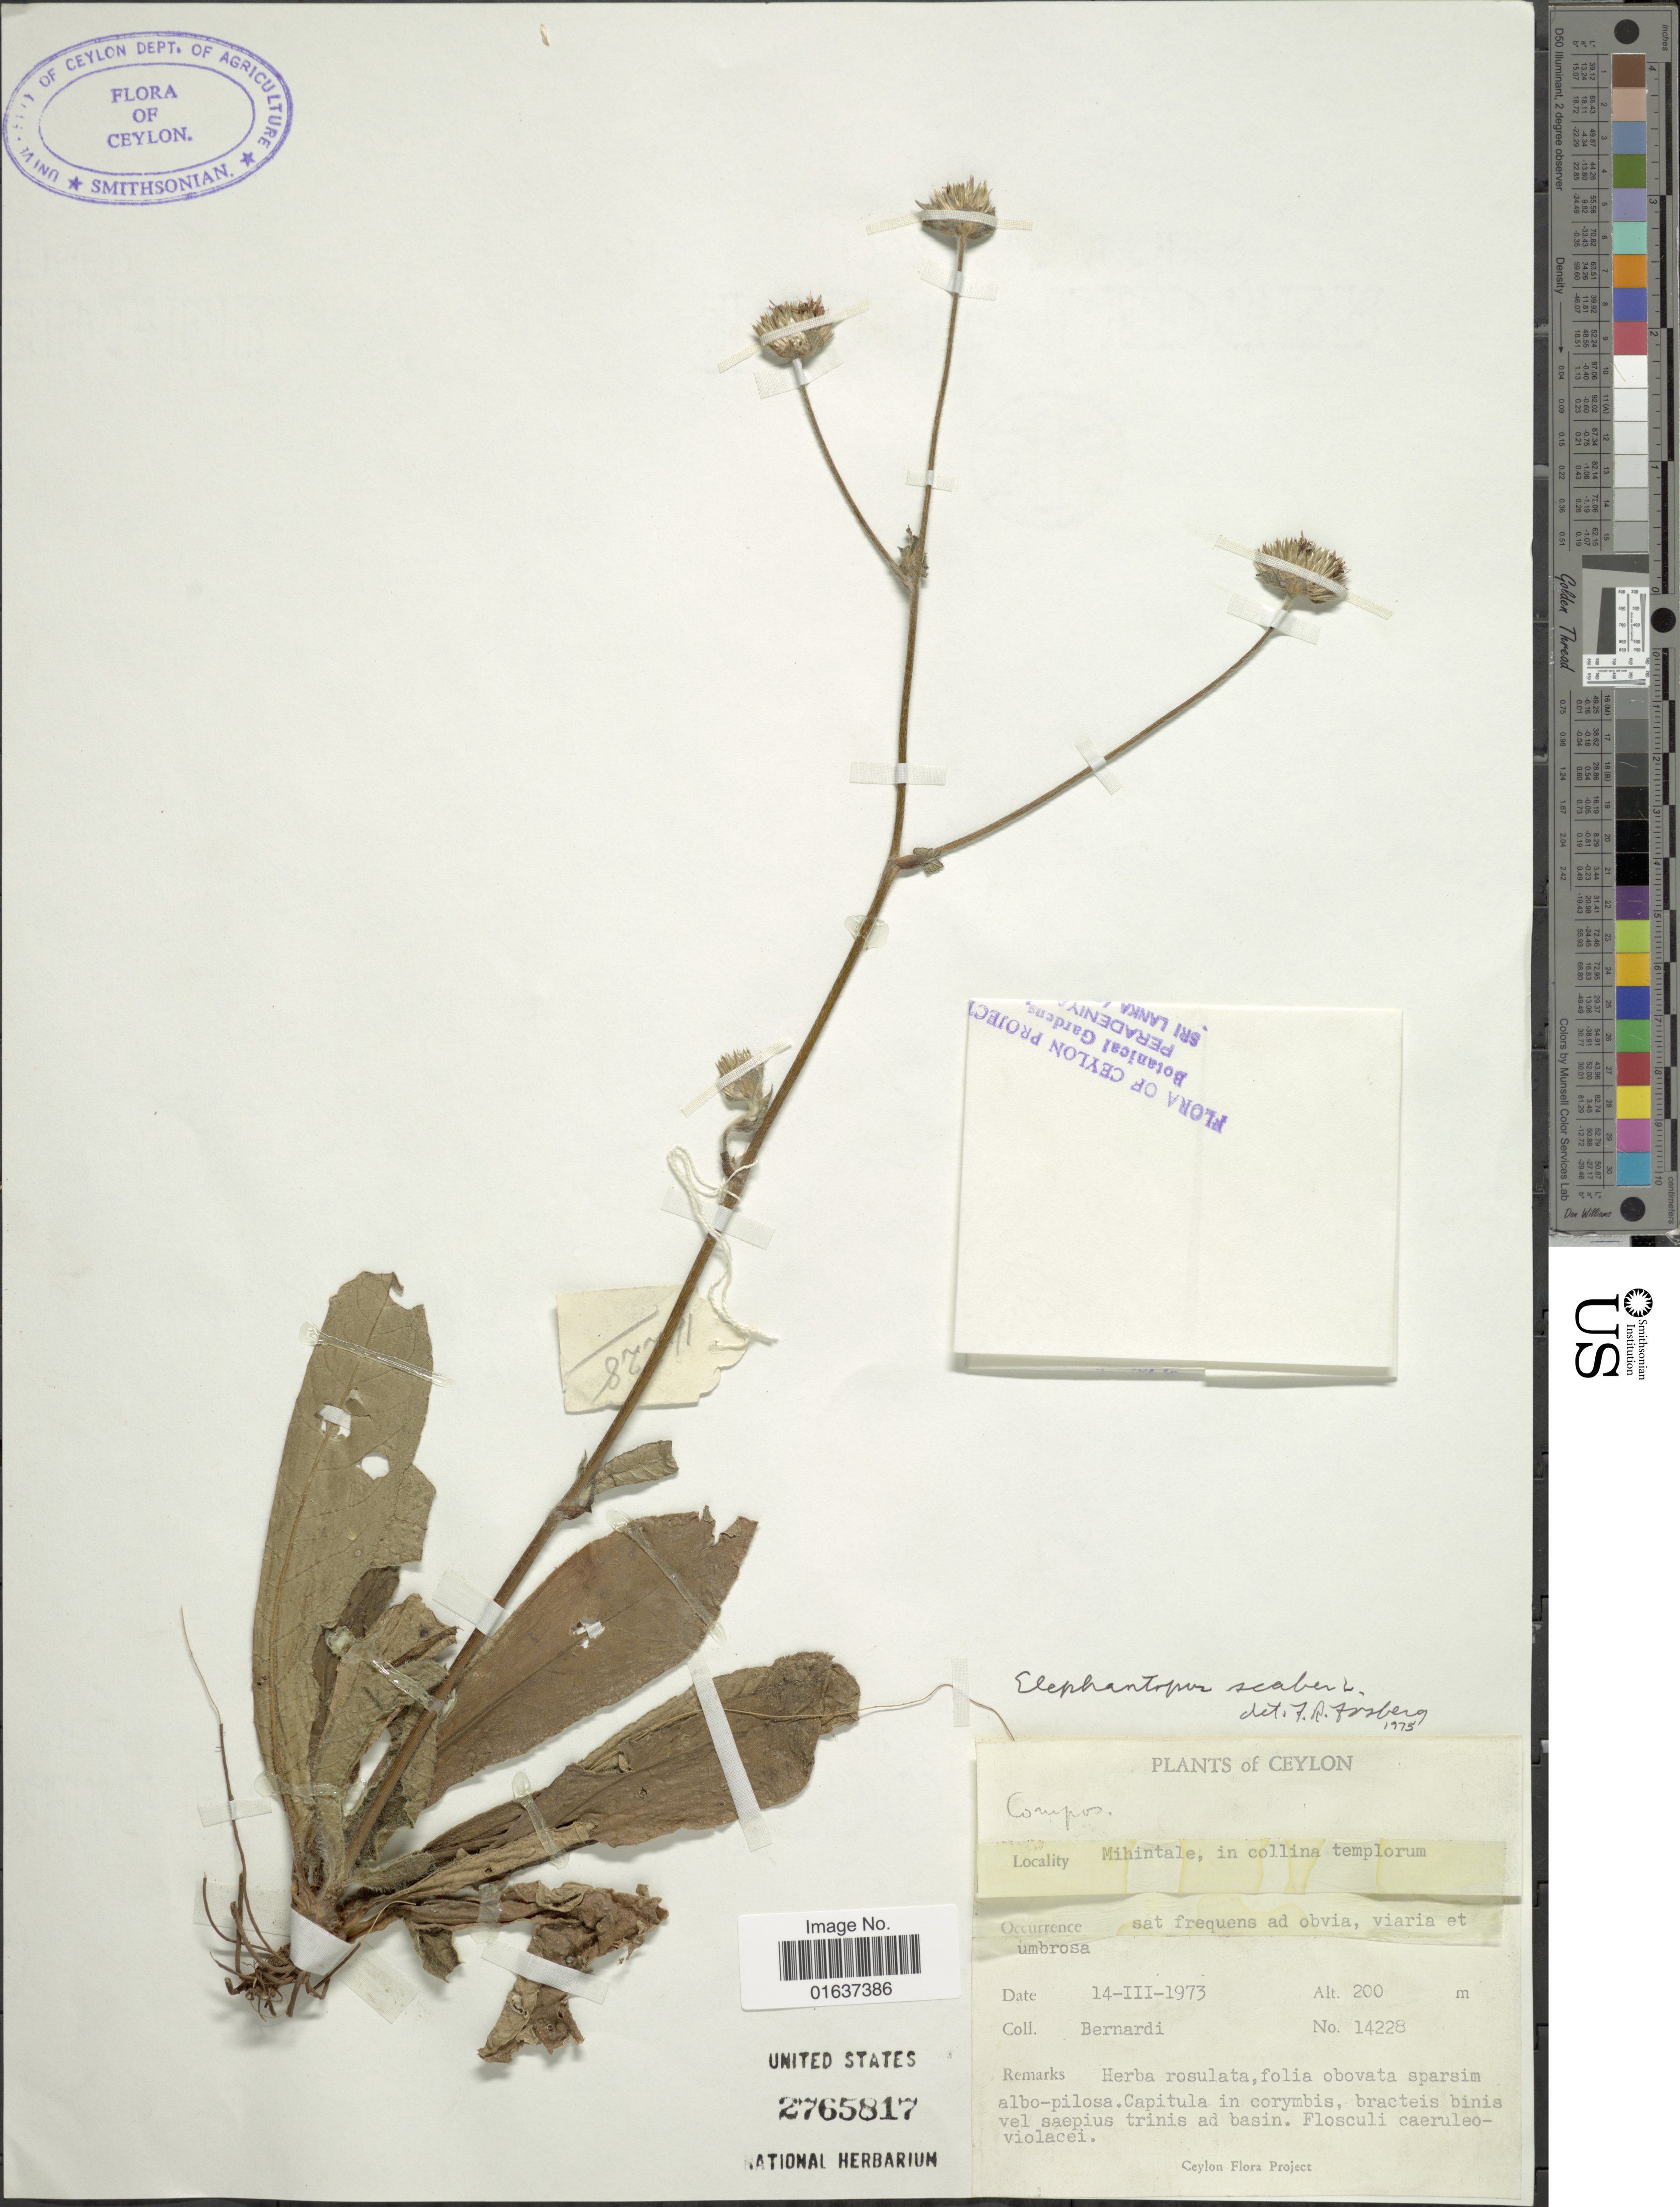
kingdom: Plantae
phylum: Tracheophyta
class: Magnoliopsida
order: Asterales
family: Asteraceae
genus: Elephantopus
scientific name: Elephantopus scaber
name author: L.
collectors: Bernardi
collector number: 14228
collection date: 1973-03-14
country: Sri Lanka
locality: Ceylon, Mihintale, in collina templorum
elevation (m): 200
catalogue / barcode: US 2765817